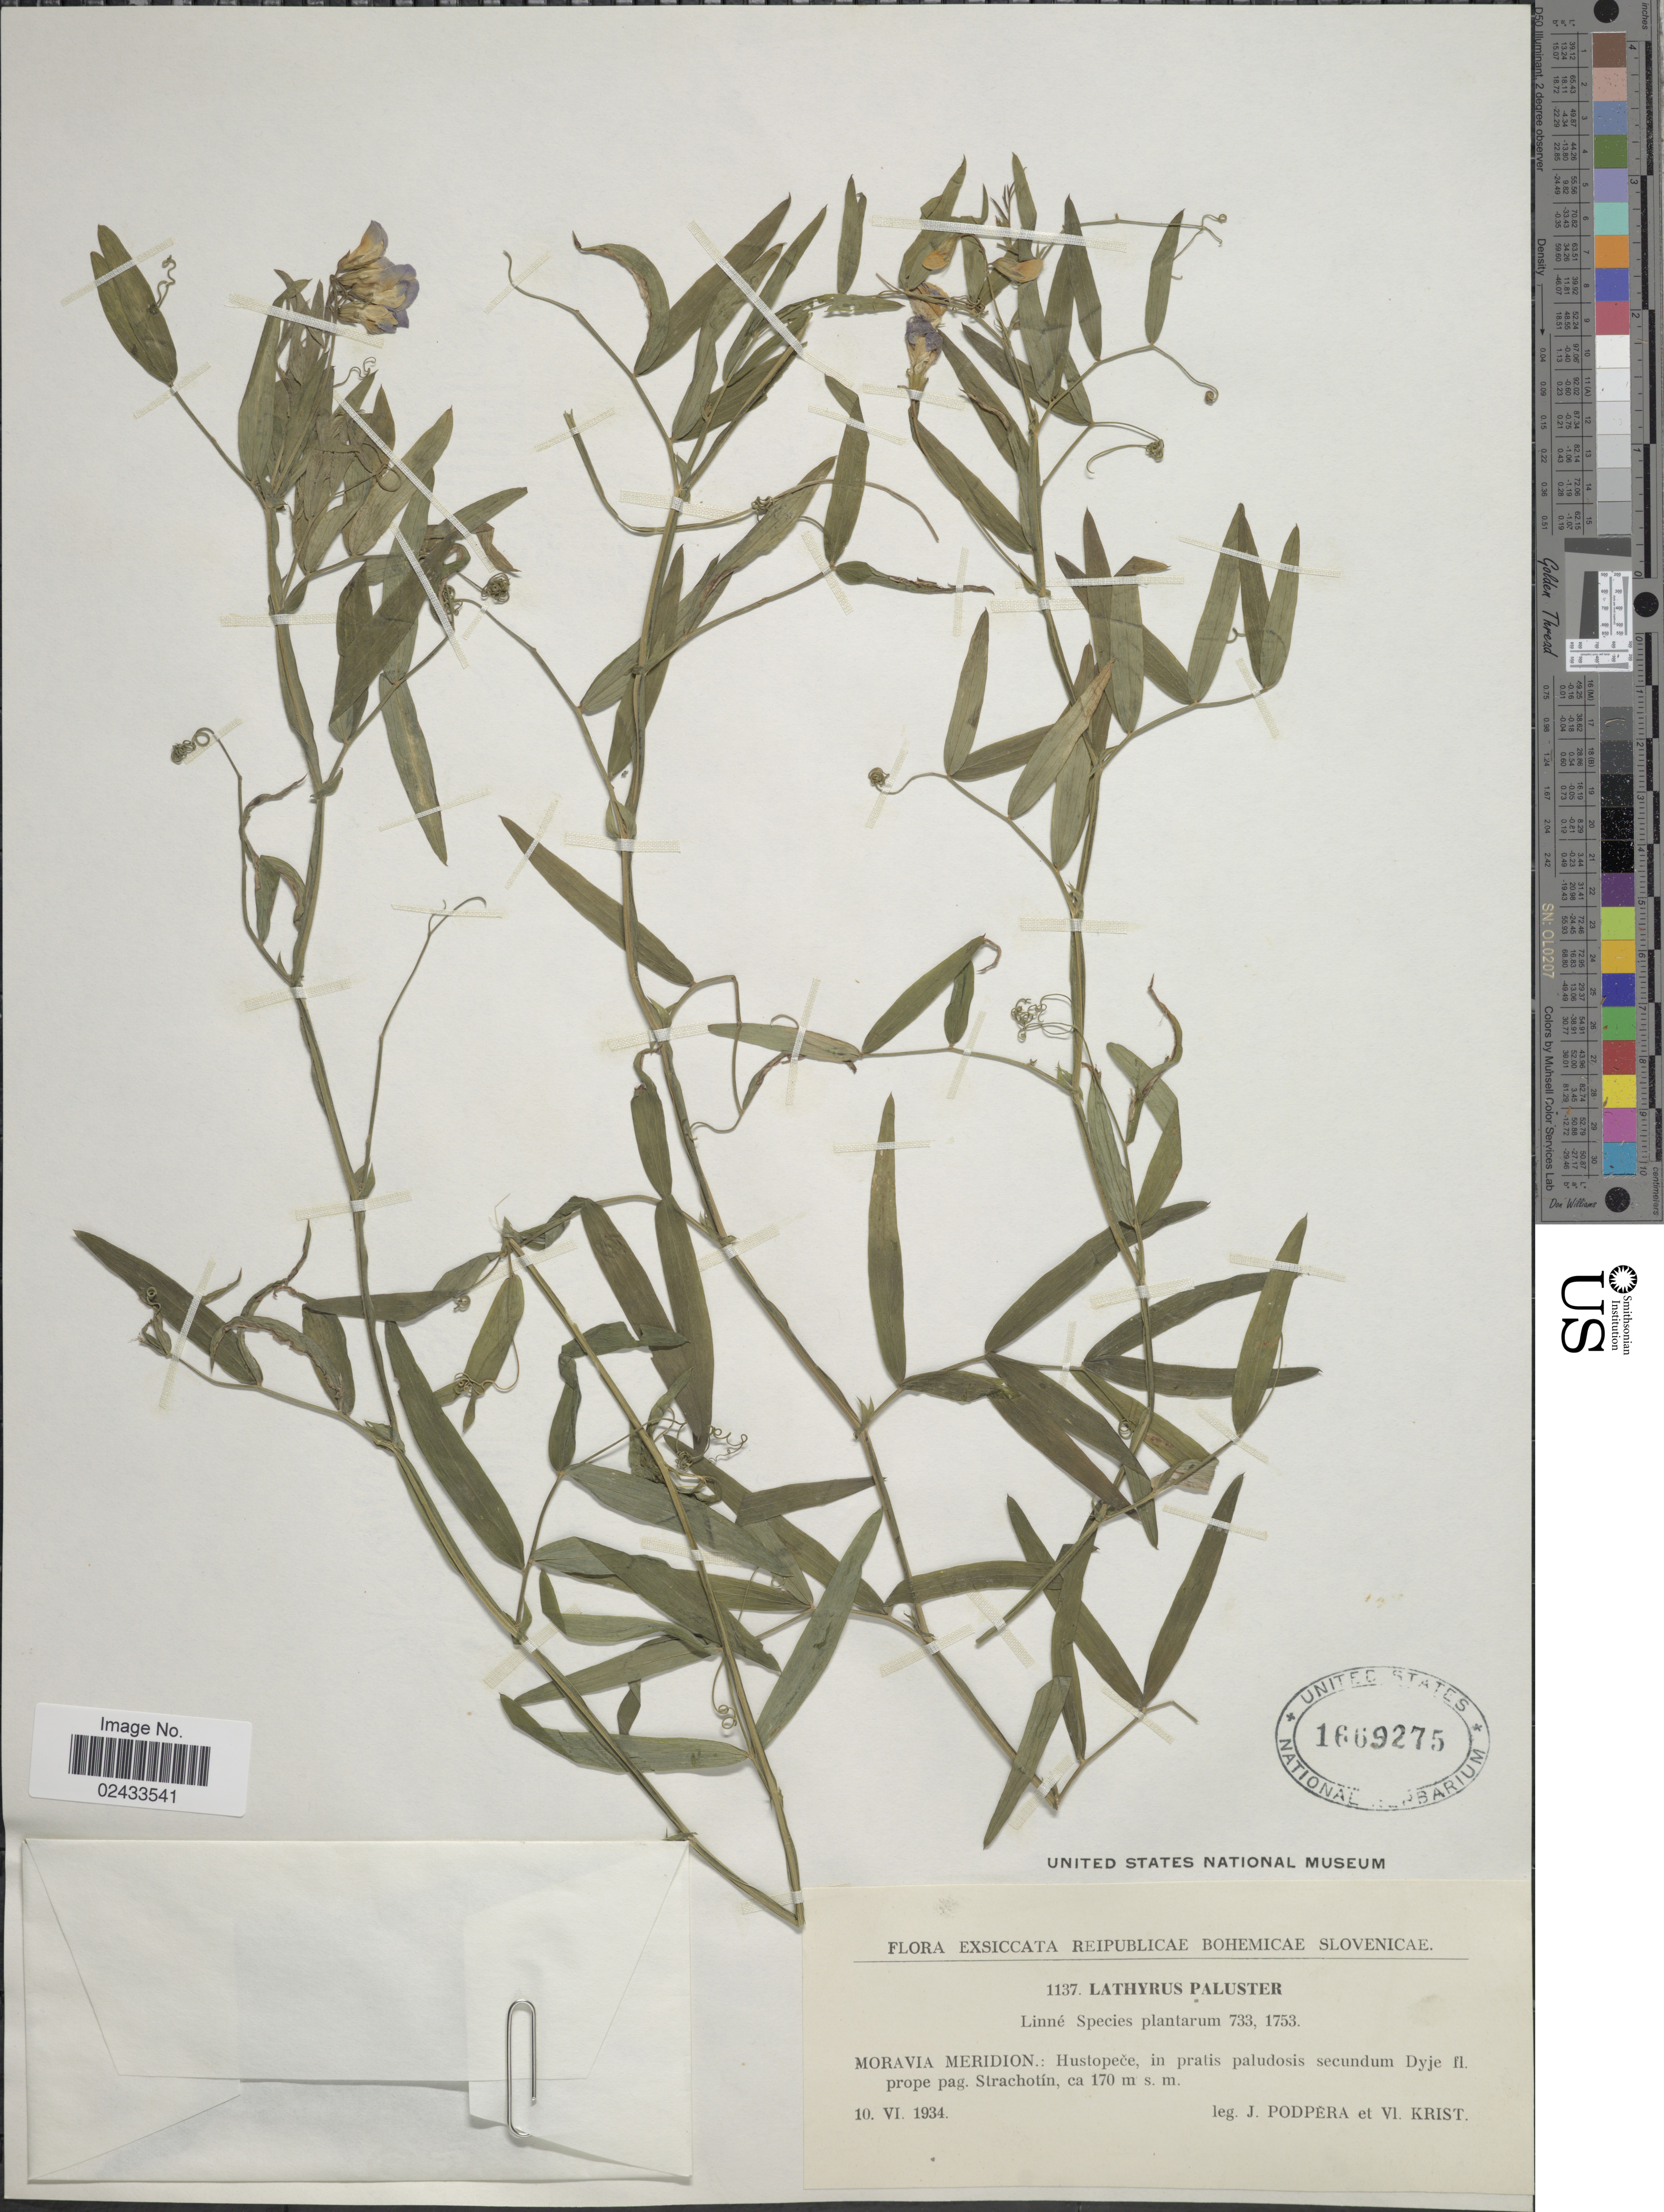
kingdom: Plantae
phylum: Tracheophyta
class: Magnoliopsida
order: Fabales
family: Fabaceae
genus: Lathyrus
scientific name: Lathyrus palustris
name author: L.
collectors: J. Podpera & V. Krist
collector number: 1137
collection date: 1934-06-10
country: Czechia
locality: Reipublicae Bohemicae Slovenicae. Moravia Meridion: Hustopece, in pratis Paludosis Secudum Dyje, fl. prope pag. Strachotin.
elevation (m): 170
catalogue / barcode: US 1669275